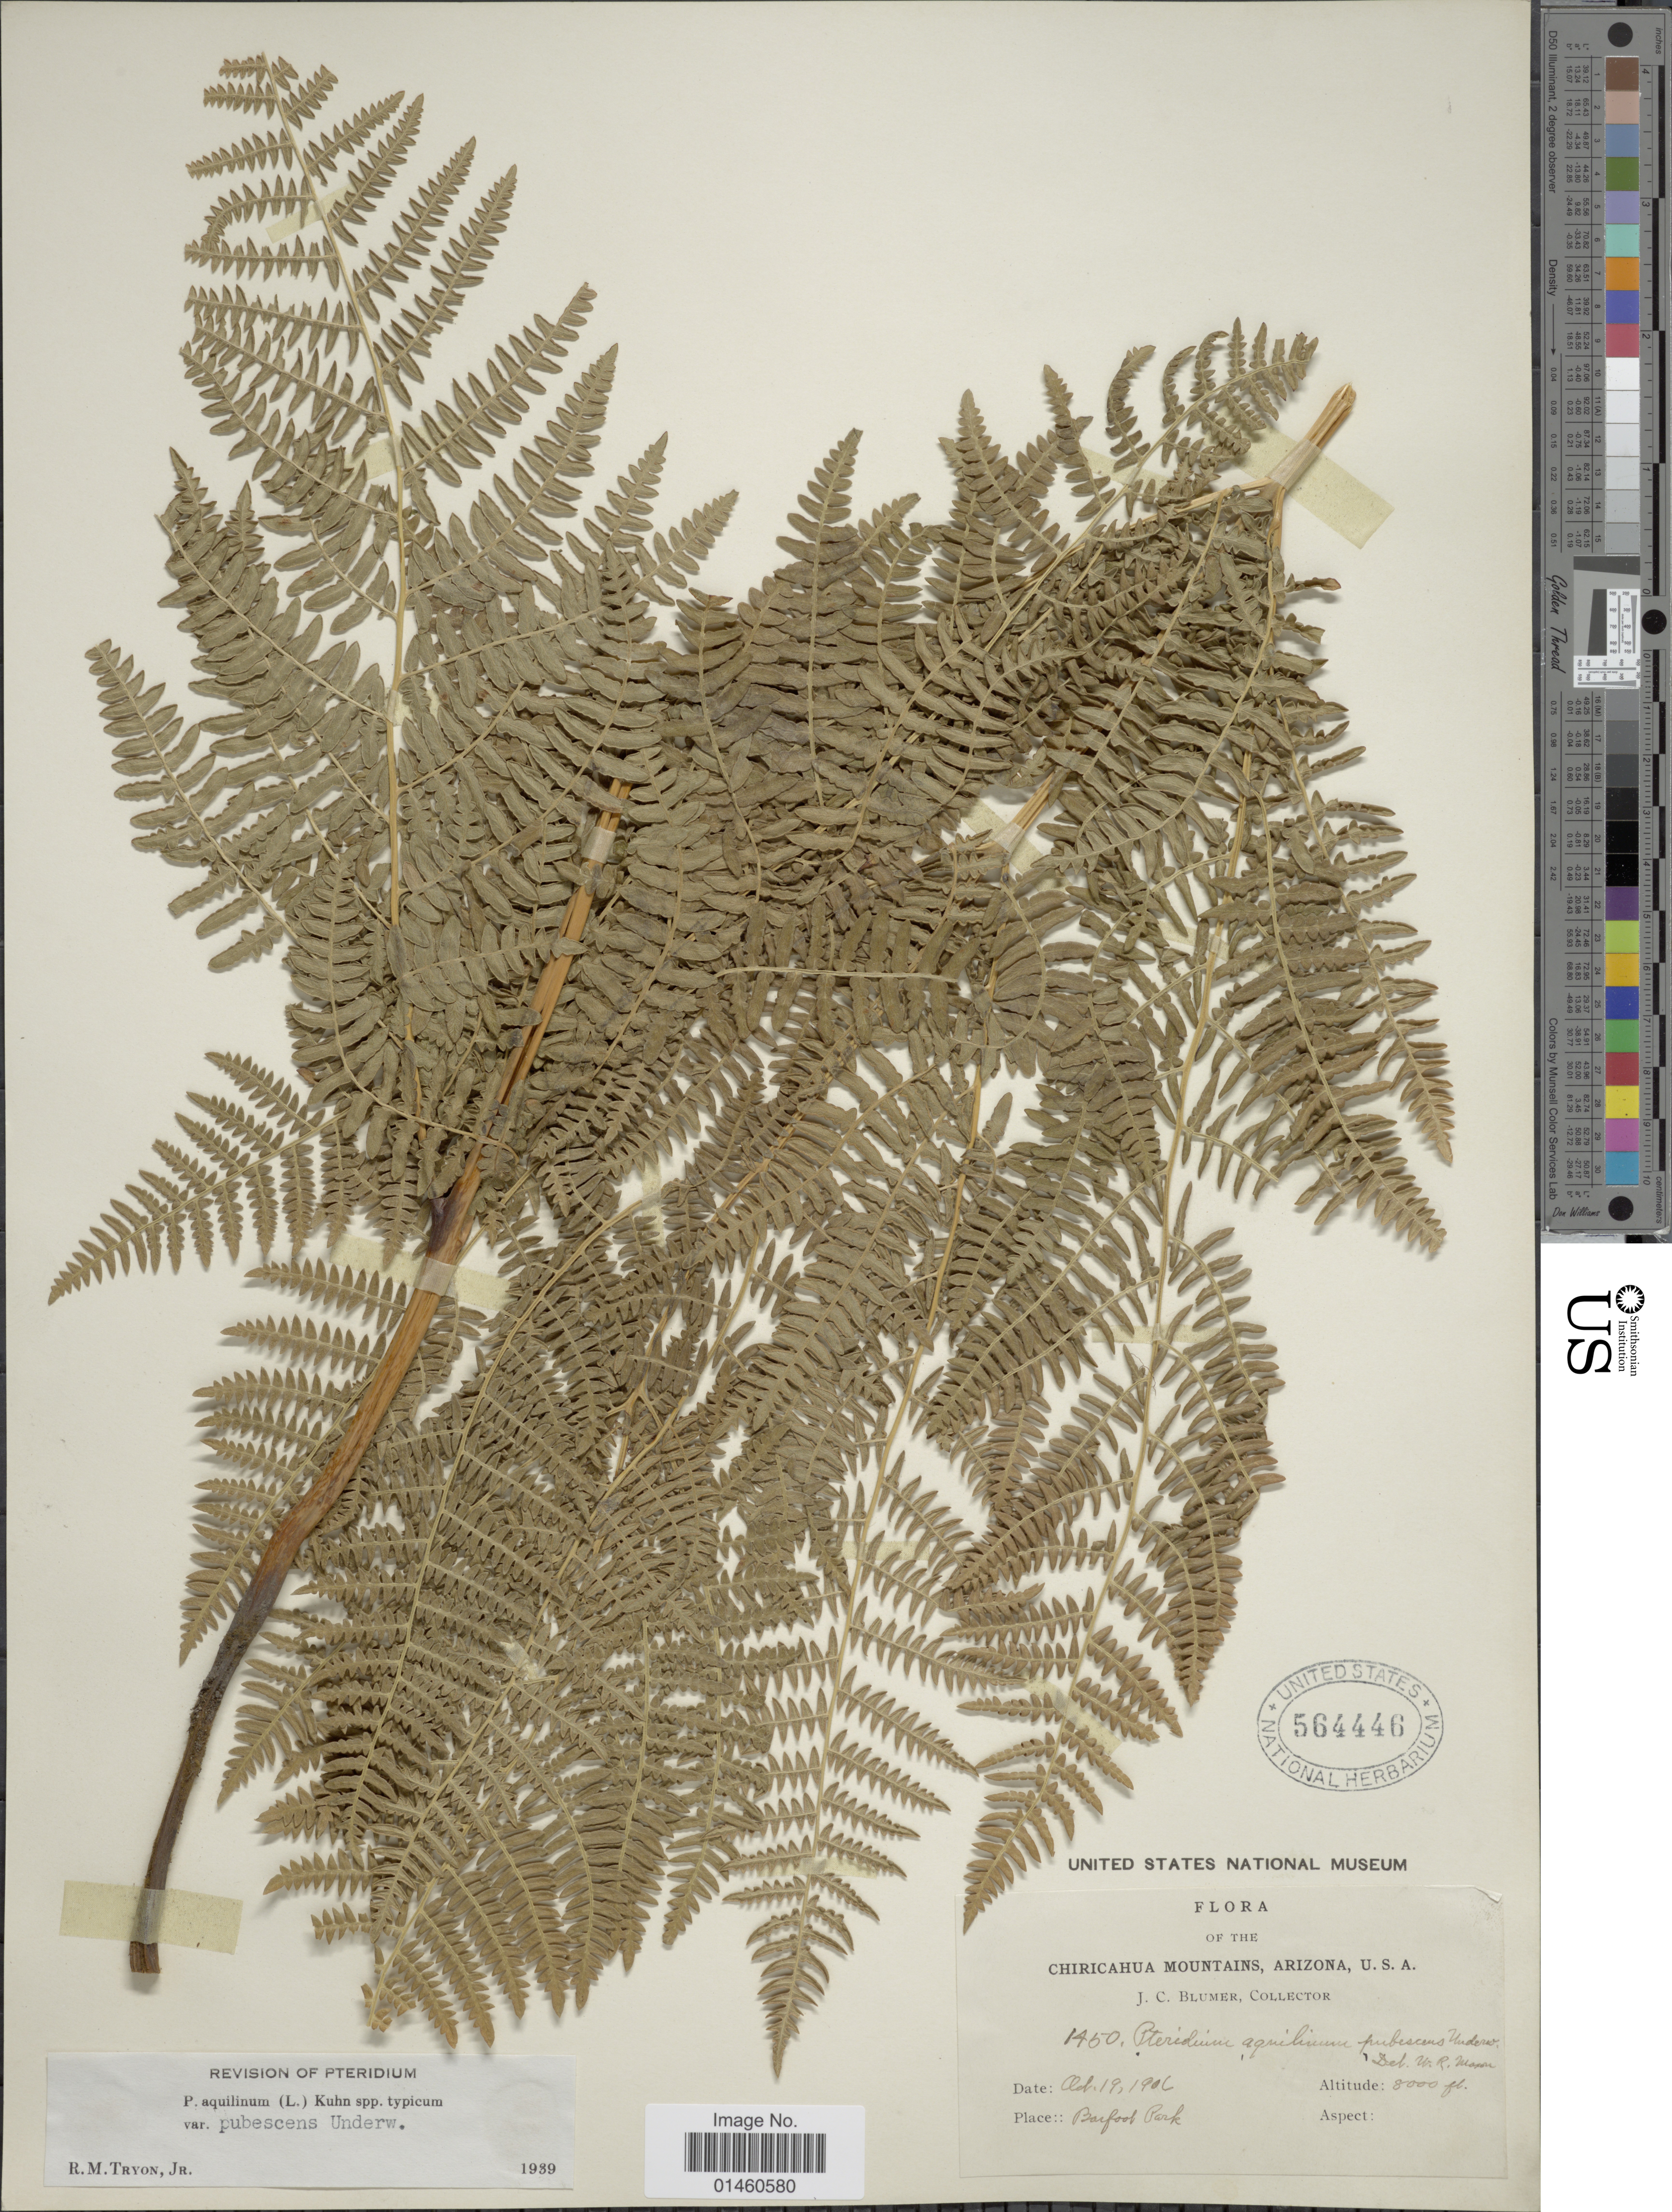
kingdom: Plantae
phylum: Tracheophyta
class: Polypodiopsida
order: Polypodiales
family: Dennstaedtiaceae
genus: Pteridium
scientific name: Pteridium pubescens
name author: (Underw.) Christenh.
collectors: J. C. Blumer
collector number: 1450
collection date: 1906-10-19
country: United States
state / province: Arizona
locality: Chiricahua Mountains, Barfoot Park.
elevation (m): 2438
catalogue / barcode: US 564446